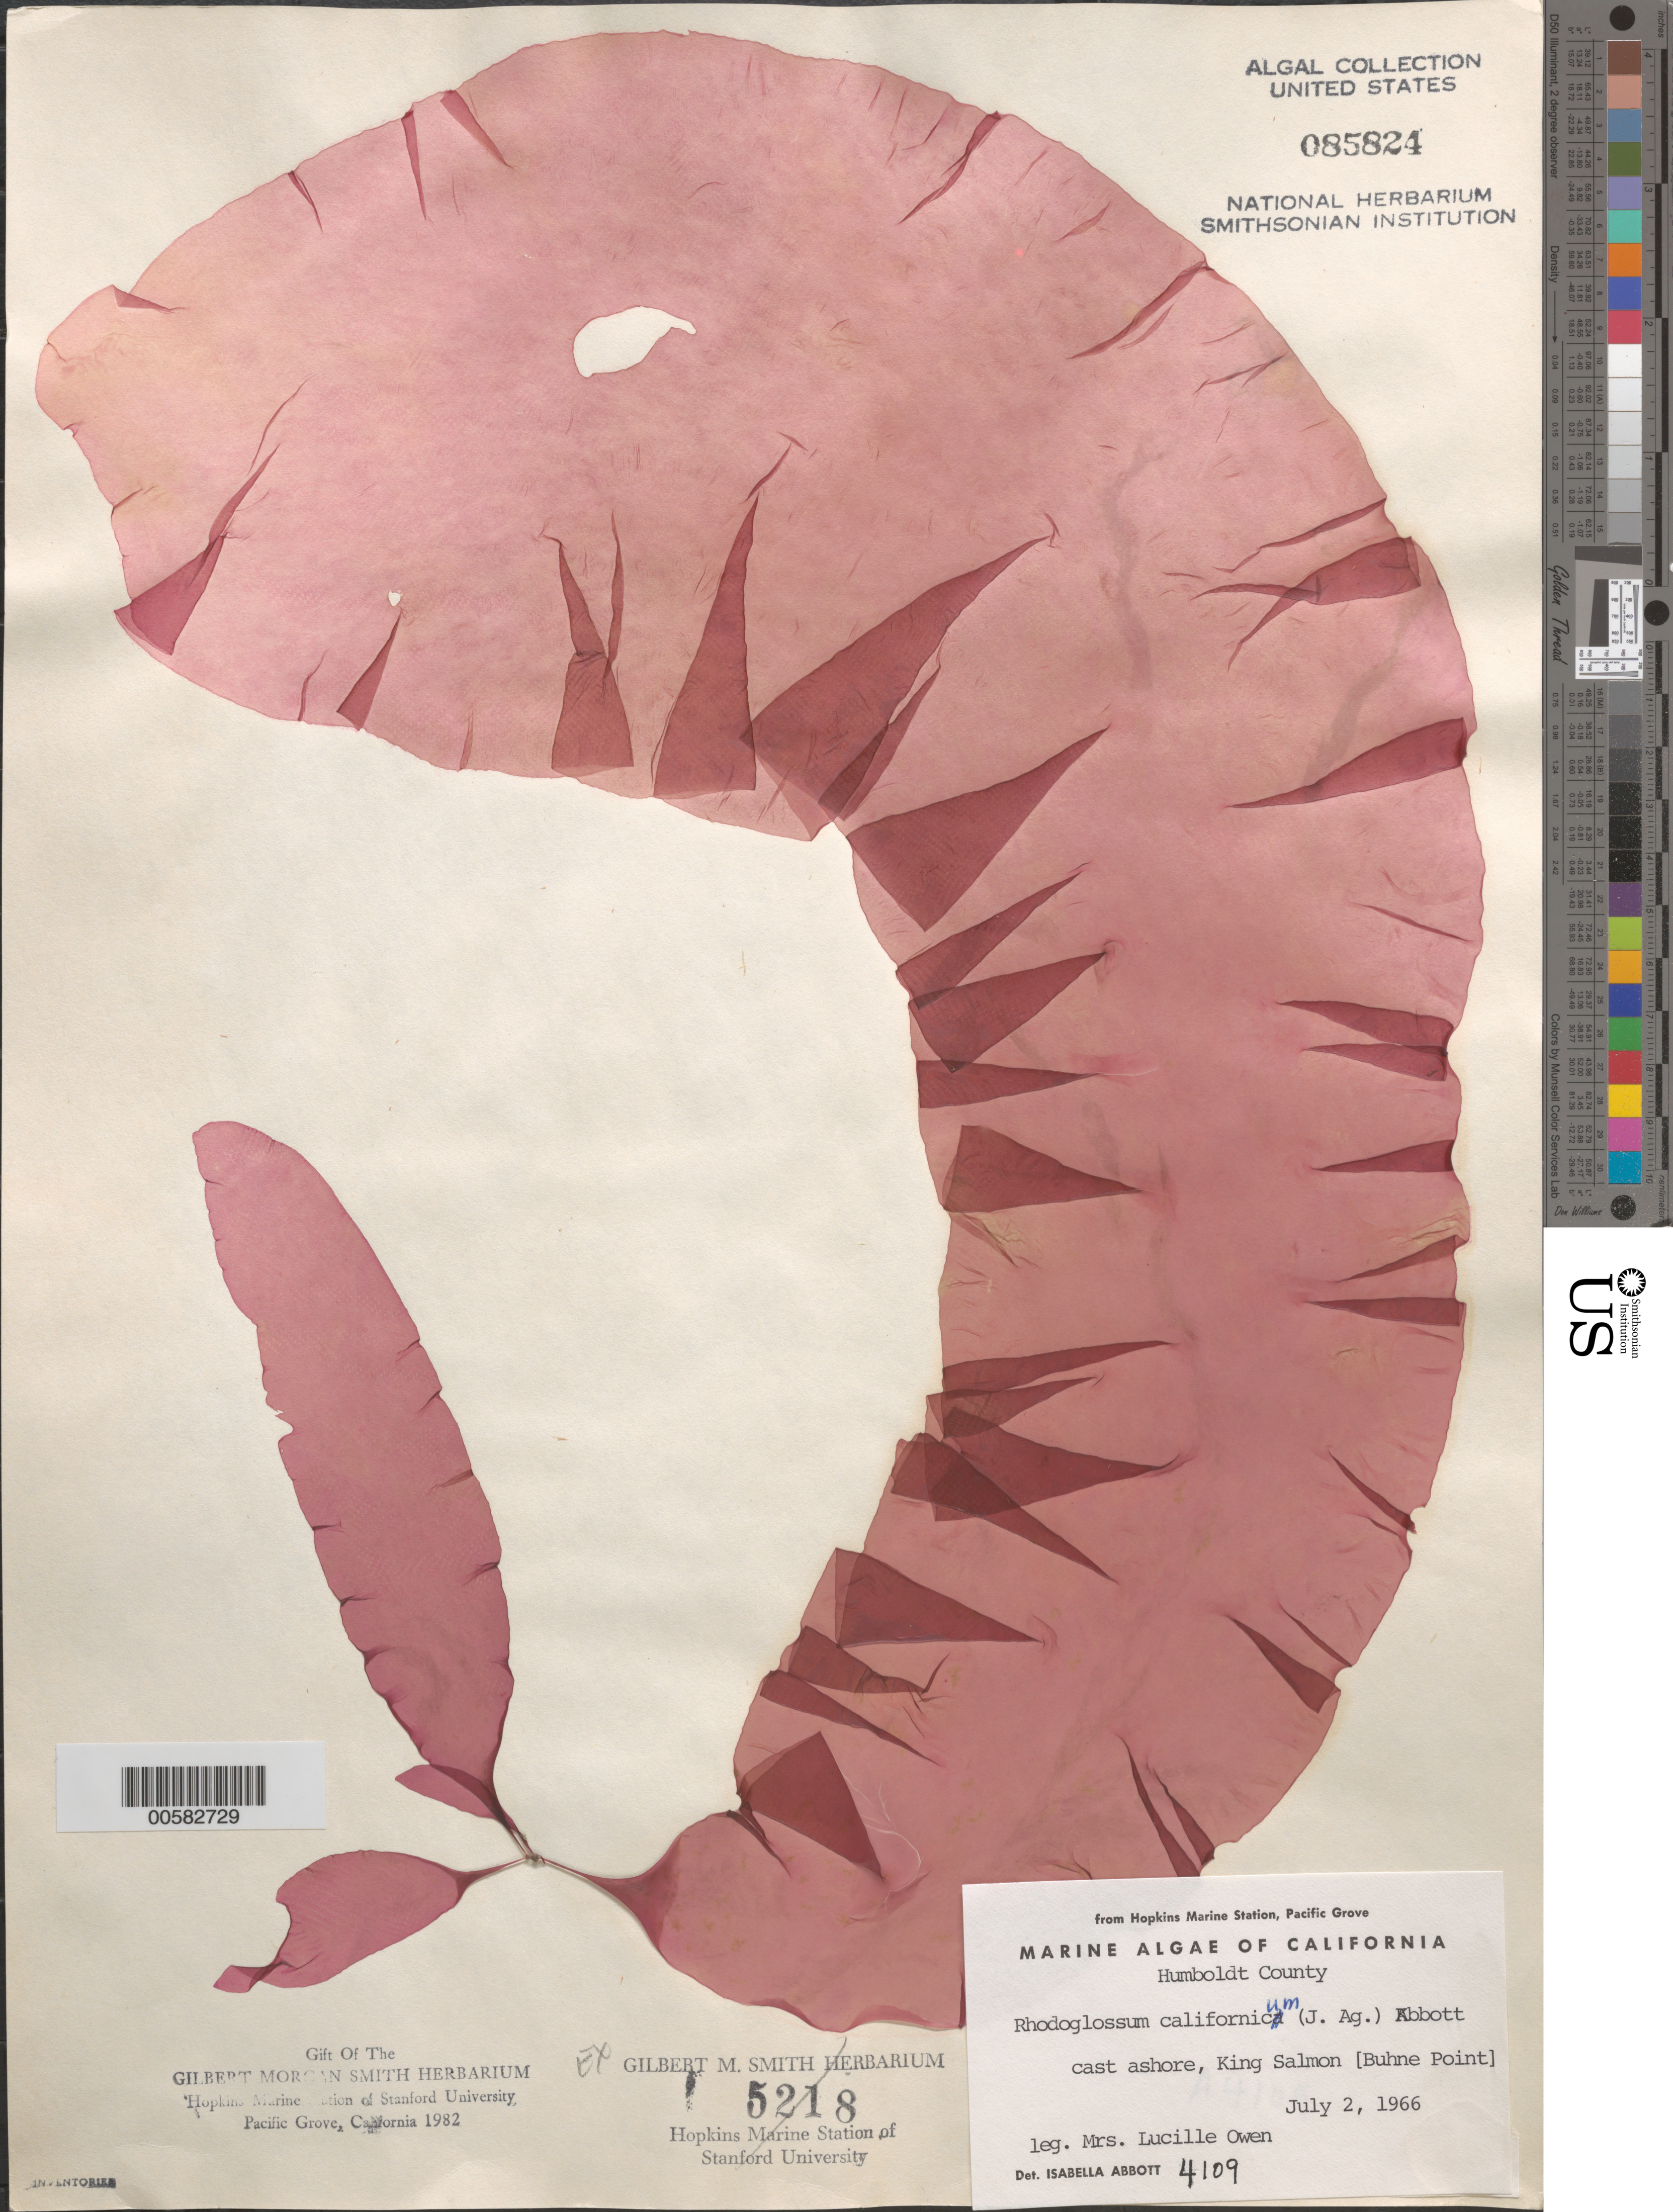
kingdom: Plantae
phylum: Rhodophyta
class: Florideophyceae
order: Gigartinales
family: Gigartinaceae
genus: Mazzaella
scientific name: Mazzaella californica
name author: (J. Agardh) G. De Toni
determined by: Algae name updating Project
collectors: L. Owen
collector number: IAA 4109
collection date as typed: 02 Jul 1966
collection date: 1966-07-02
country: United States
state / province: California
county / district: Humboldt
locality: King Salmon, Buhne Point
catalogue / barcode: US 85824